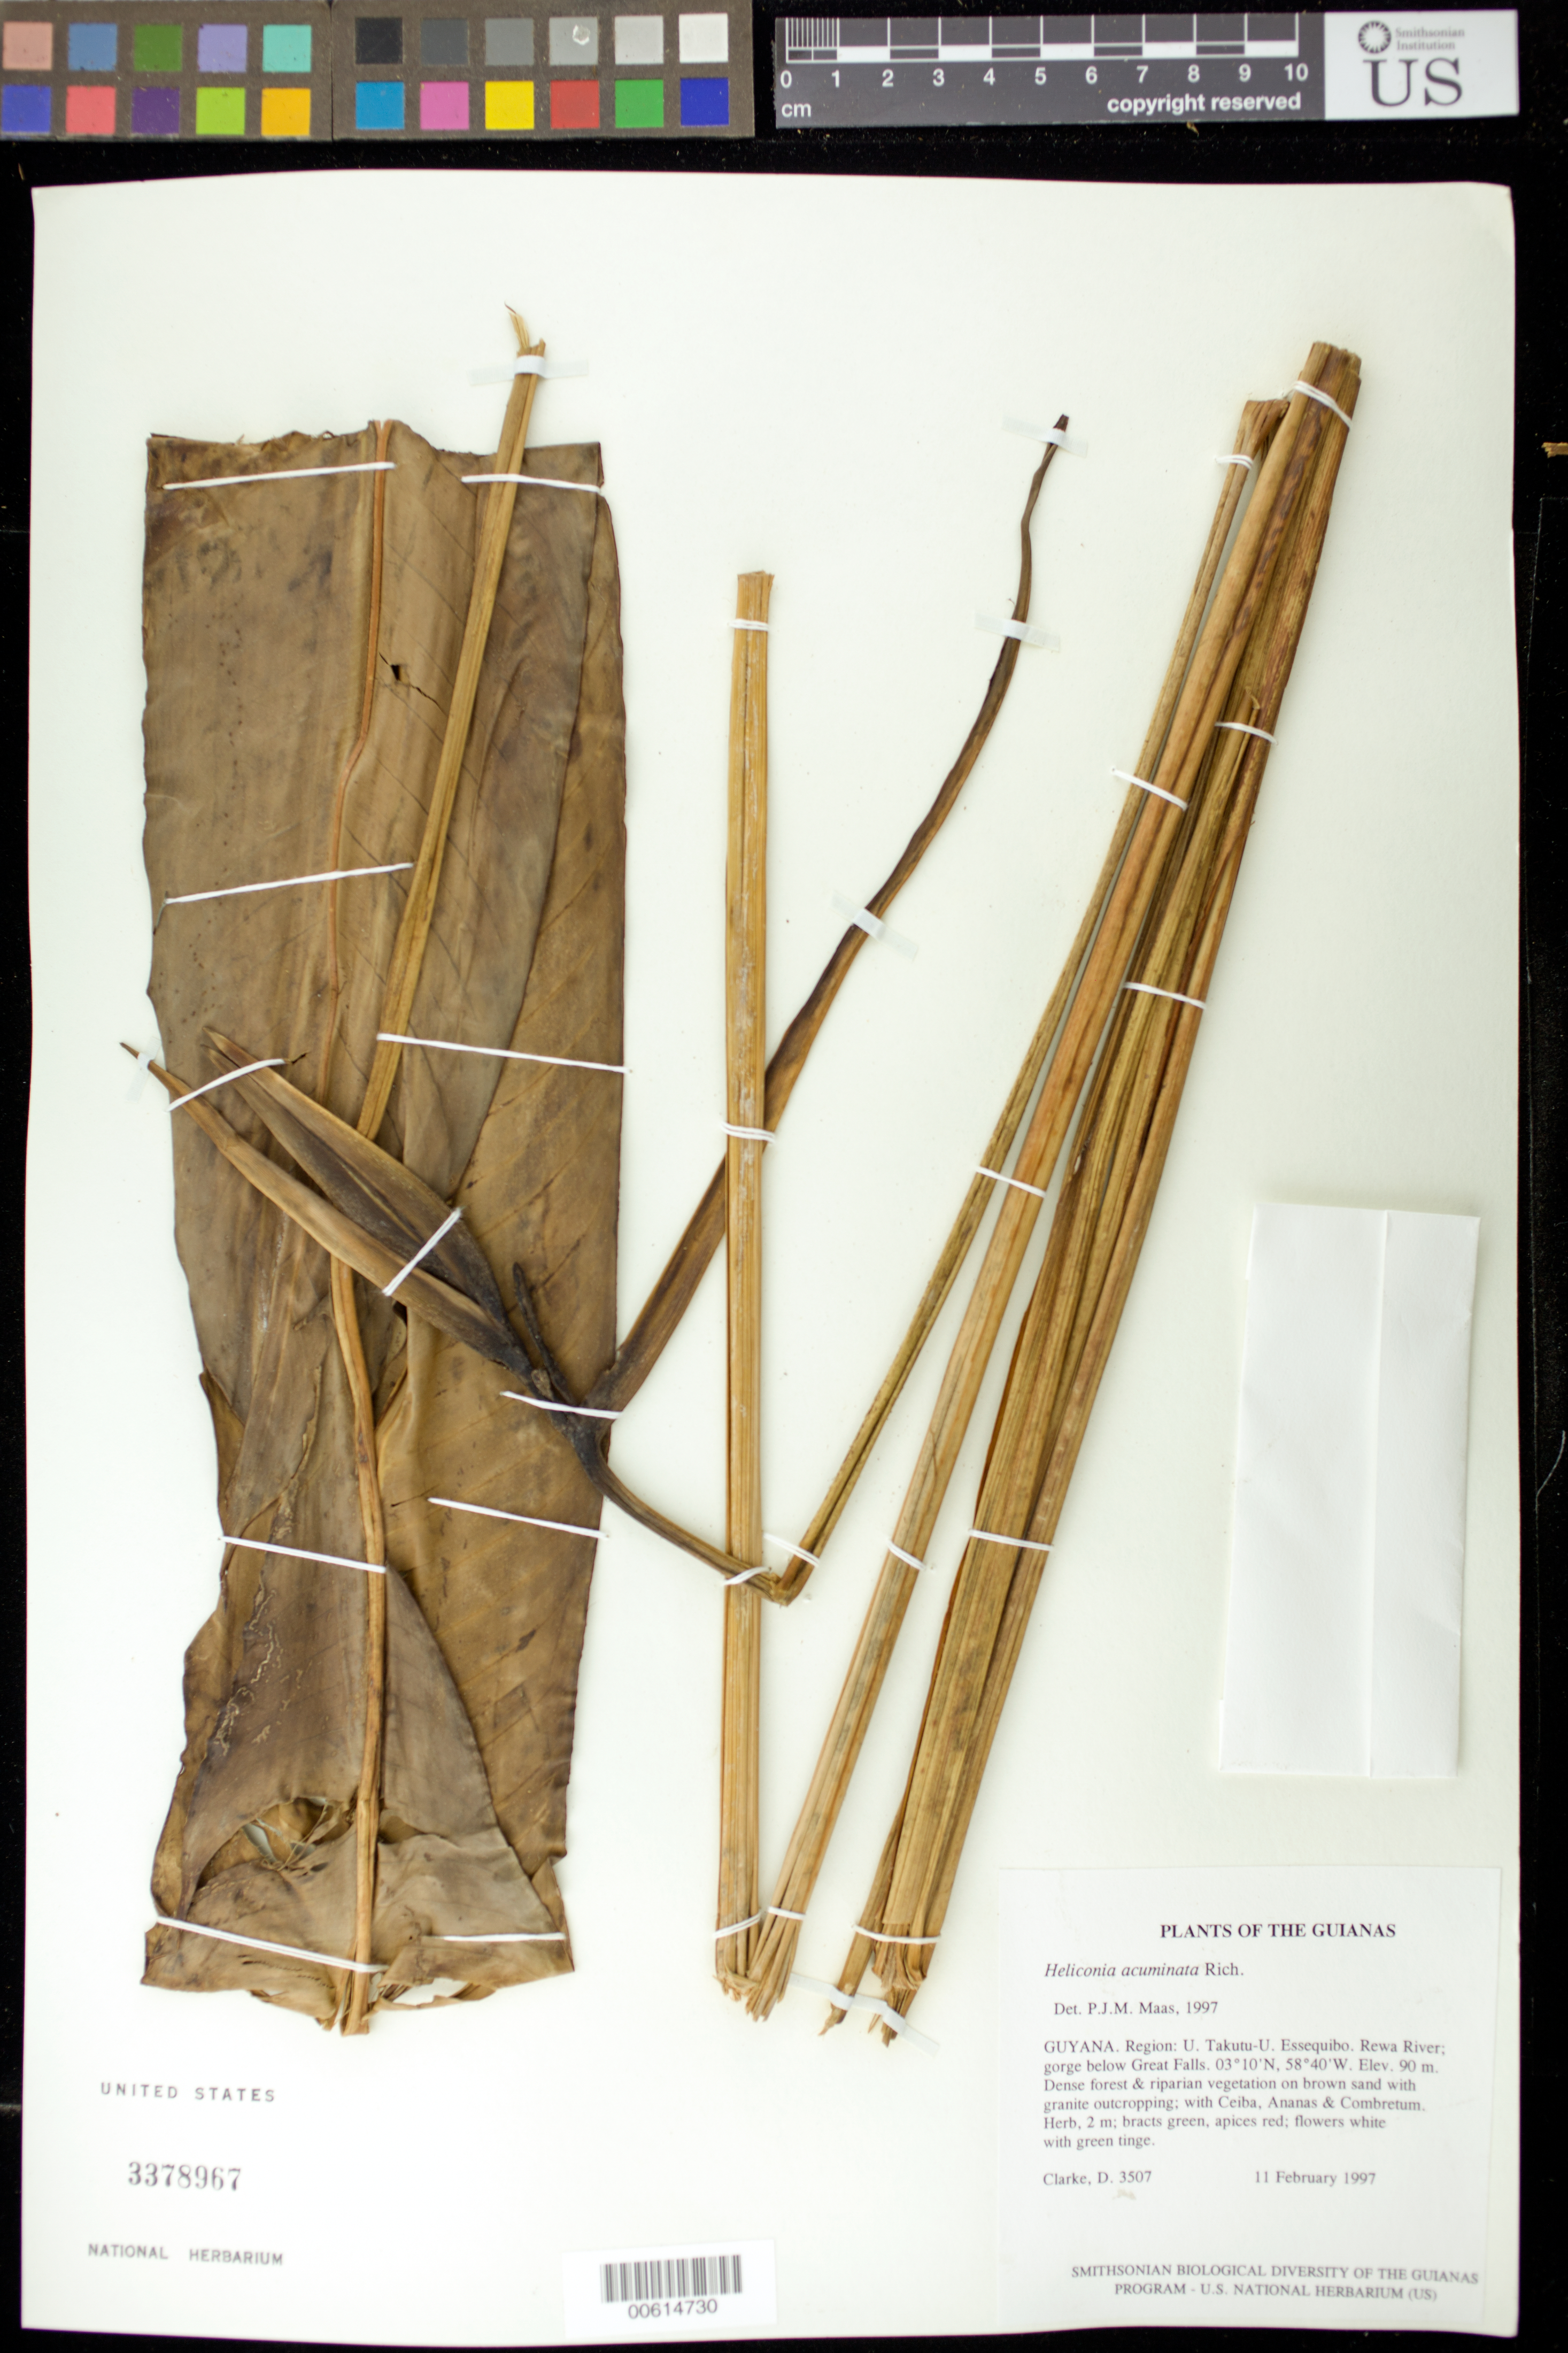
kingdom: Plantae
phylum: Tracheophyta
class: Liliopsida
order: Zingiberales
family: Heliconiaceae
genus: Heliconia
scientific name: Heliconia acuminata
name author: A. Rich.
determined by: Maas, Paul J. M.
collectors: H. D. Clarke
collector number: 3507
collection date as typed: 11 February 1997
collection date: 1997-02-11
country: Guyana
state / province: U. Takutu-U. Essequibo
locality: Rewa River; gorge below Great Falls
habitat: Dense forest & riparian vegetation on brown sand with granite outcropping; with Ceiba, Ananas & Combretum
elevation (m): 90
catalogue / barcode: US 3378967